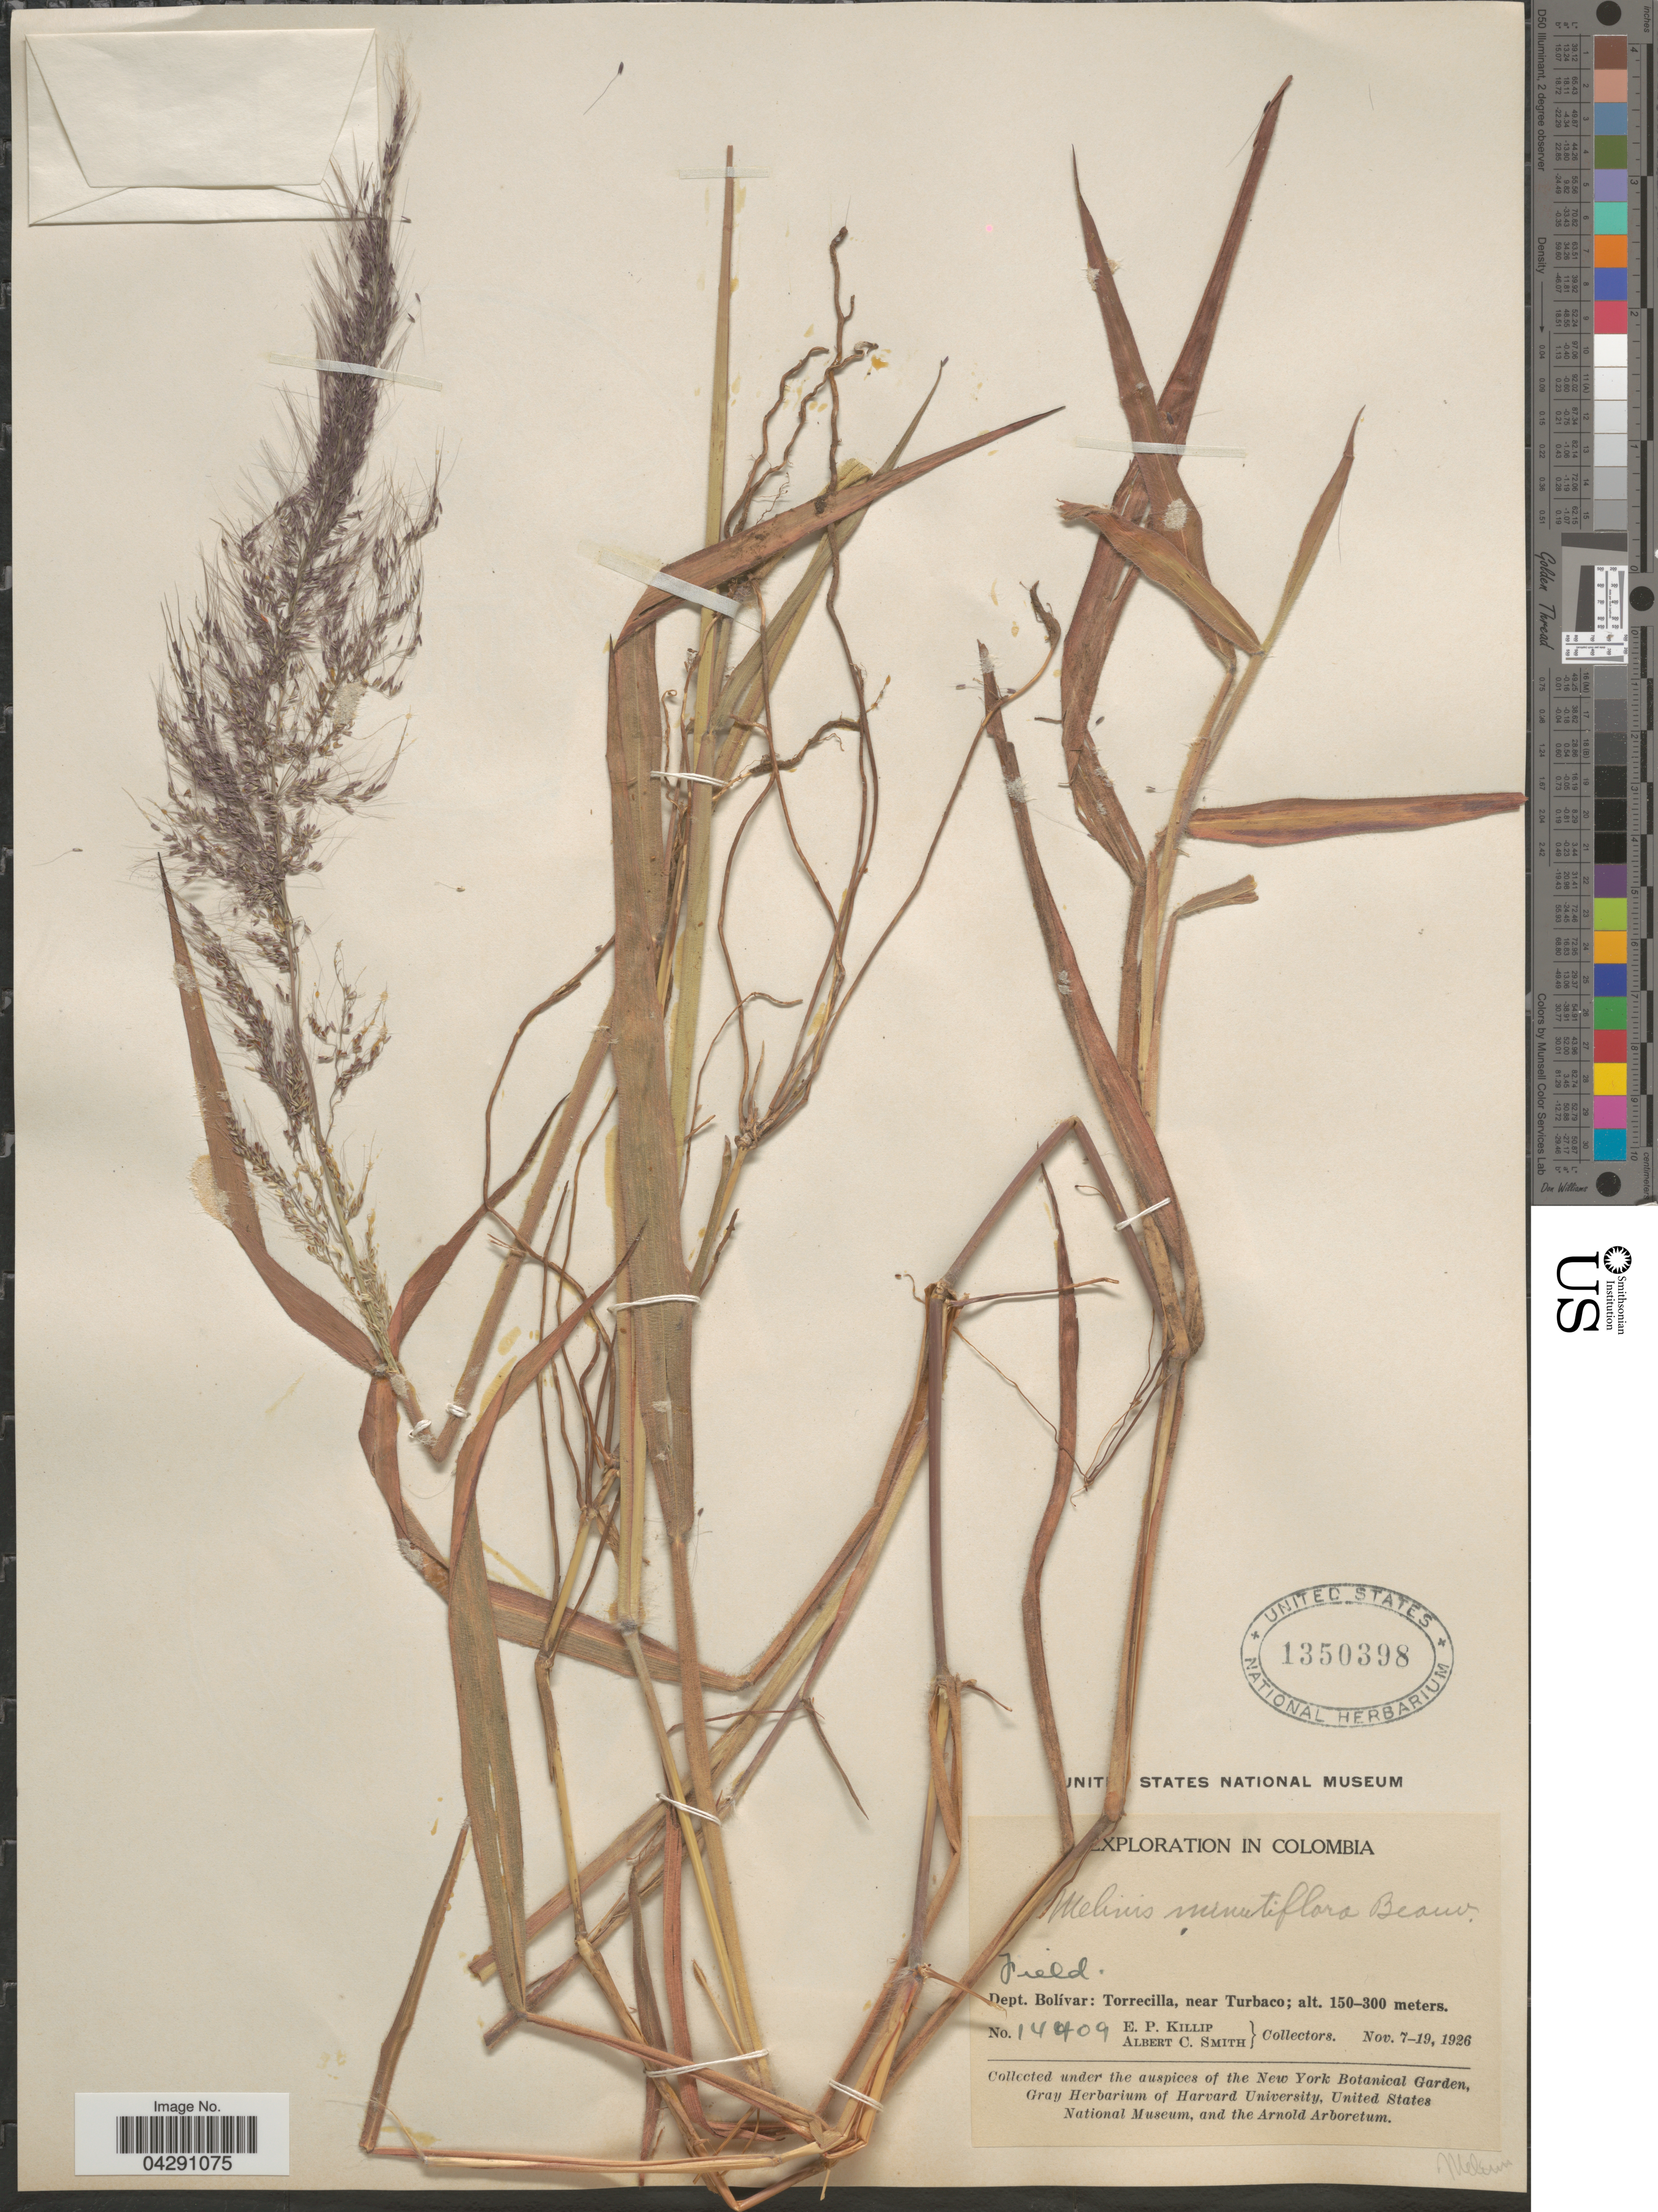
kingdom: Plantae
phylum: Tracheophyta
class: Liliopsida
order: Poales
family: Poaceae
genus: Melinis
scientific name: Melinis minutiflora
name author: P. Beauv.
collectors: E. P. Killip & A. C. Smith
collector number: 14409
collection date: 1926-11-07/1926-11-19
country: Colombia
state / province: Bolívar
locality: Exploration in Colombia. Dept. Bolívar: Torrecilla, near Turbaco.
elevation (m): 150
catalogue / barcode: US 1350398